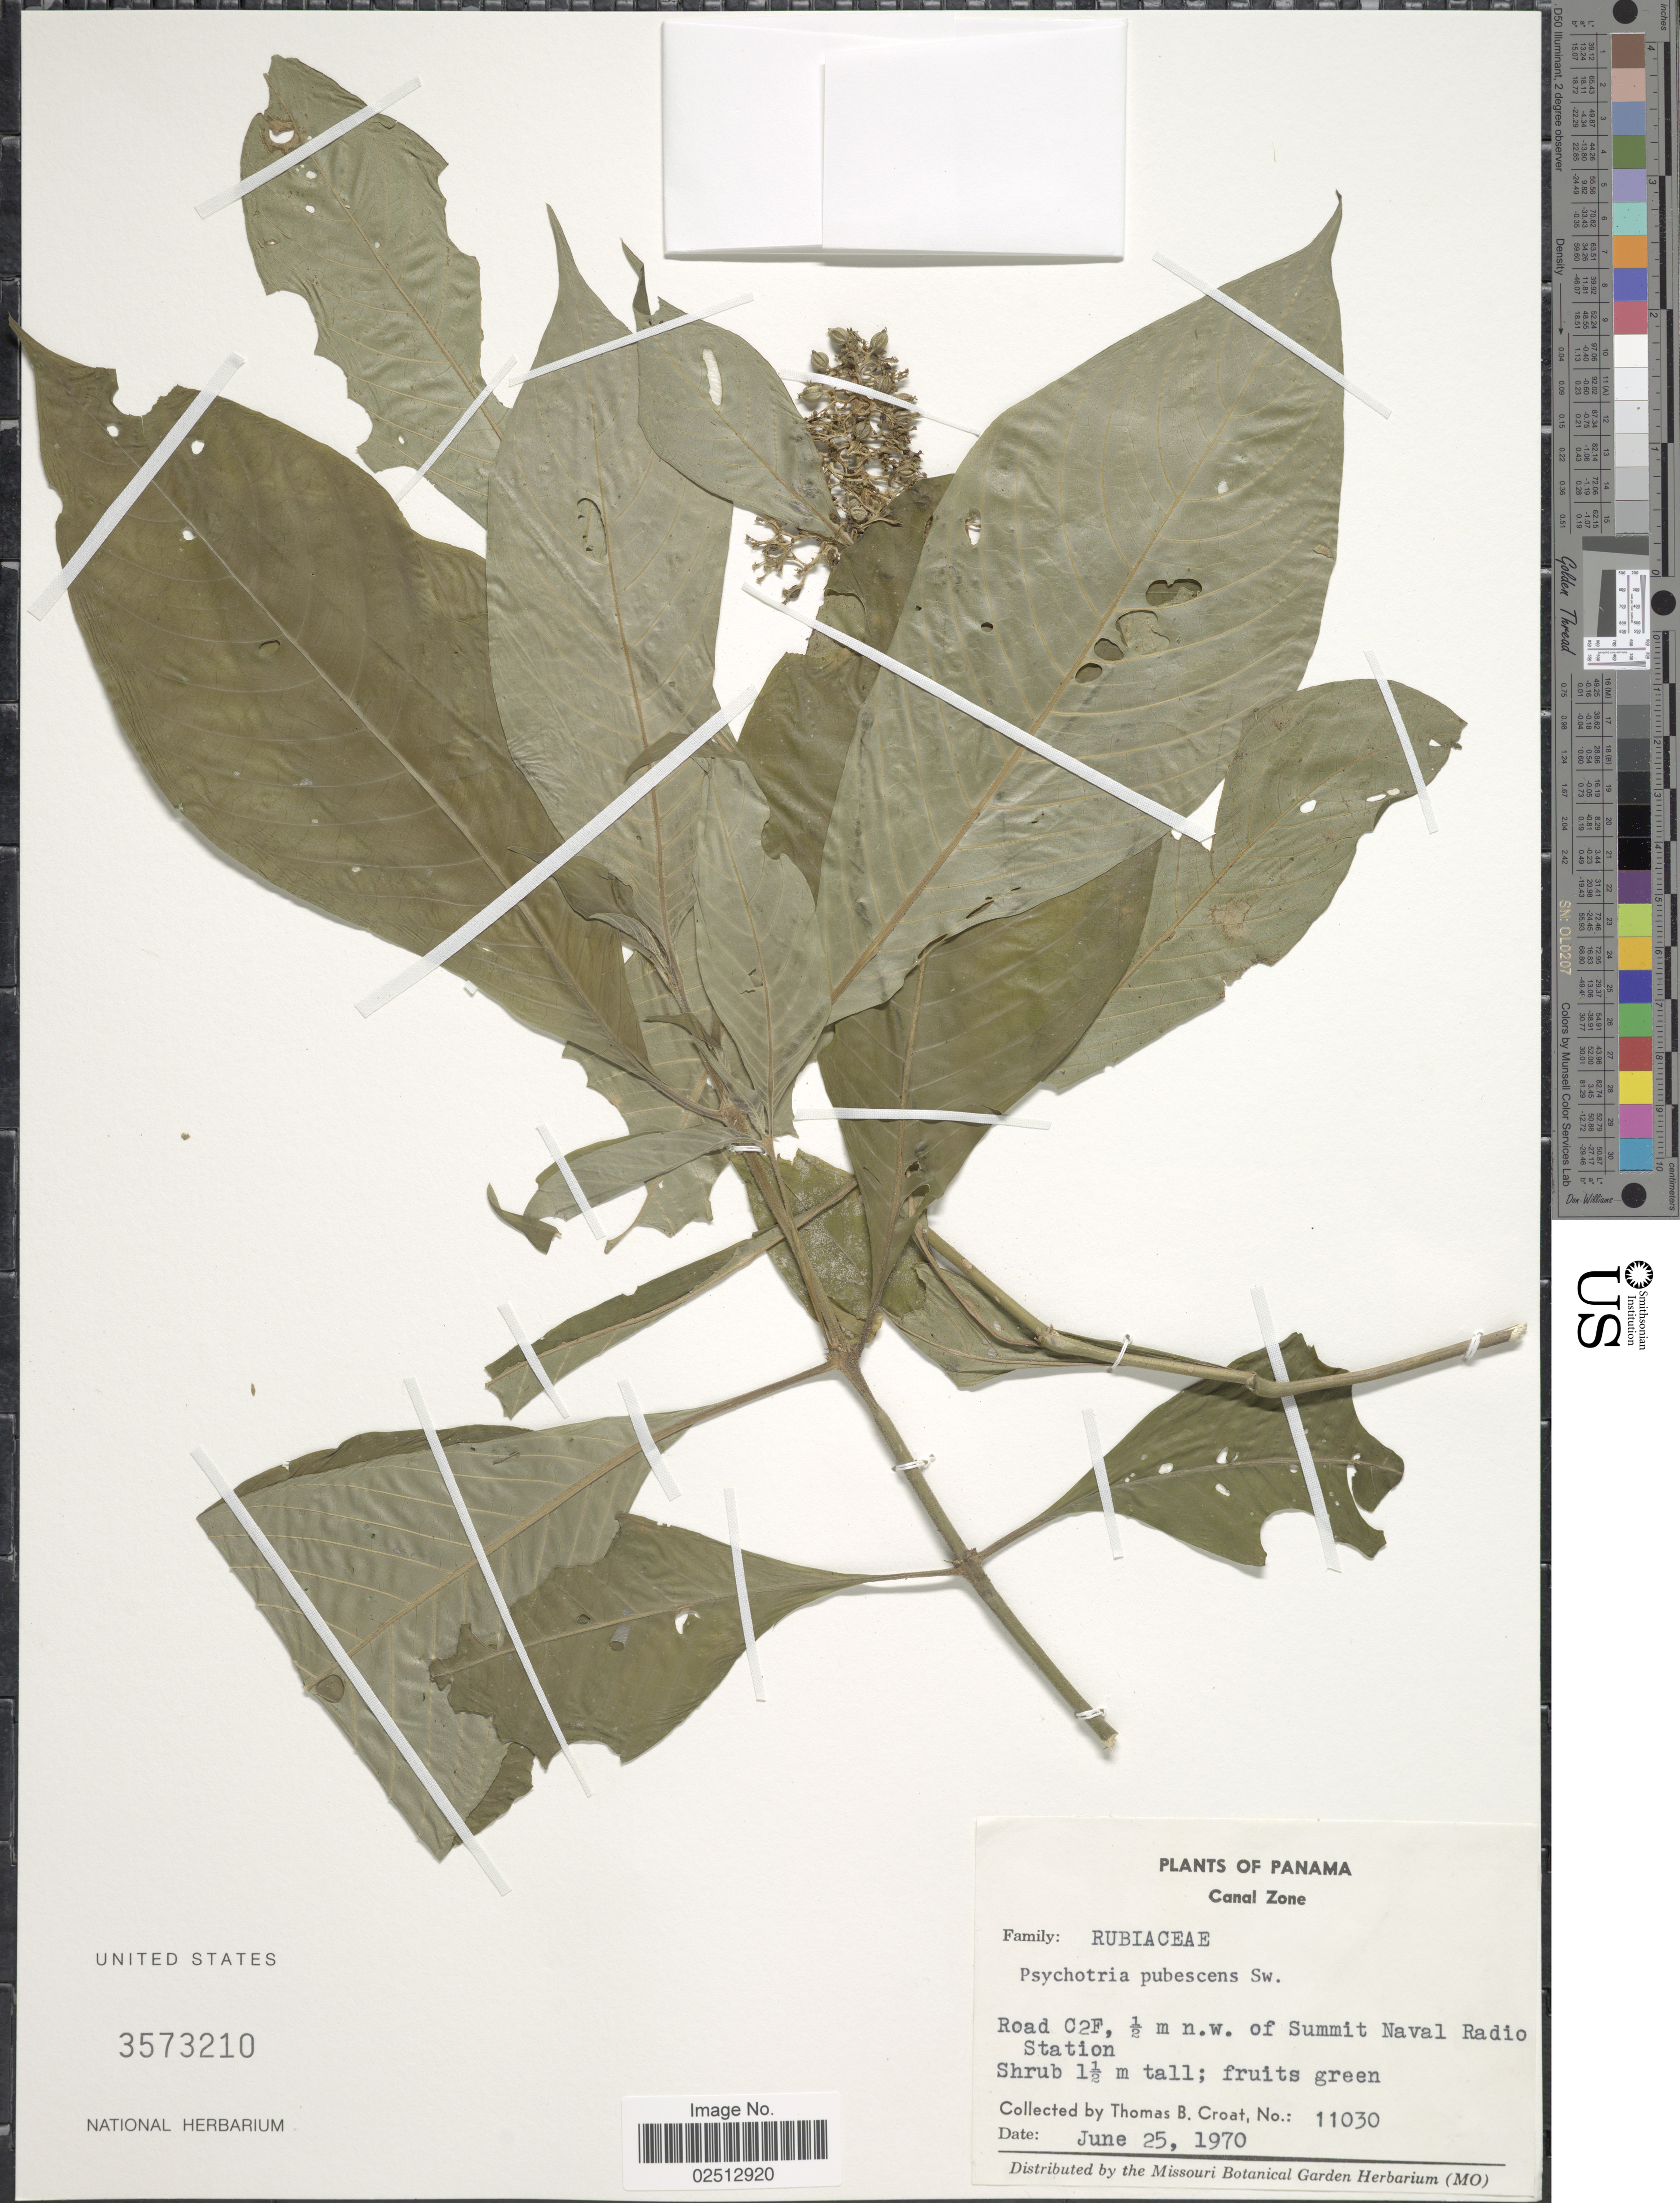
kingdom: Plantae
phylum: Tracheophyta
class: Magnoliopsida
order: Gentianales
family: Rubiaceae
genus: Psychotria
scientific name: Psychotria pubescens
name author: Sw.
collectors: T. B. Croat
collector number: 11030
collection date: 1970-06-25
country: Panama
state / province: Colón / Panamá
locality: Canal Zone. Road C2F, ½ m n.w. of Summit Naval Radio Station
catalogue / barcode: US 3573210